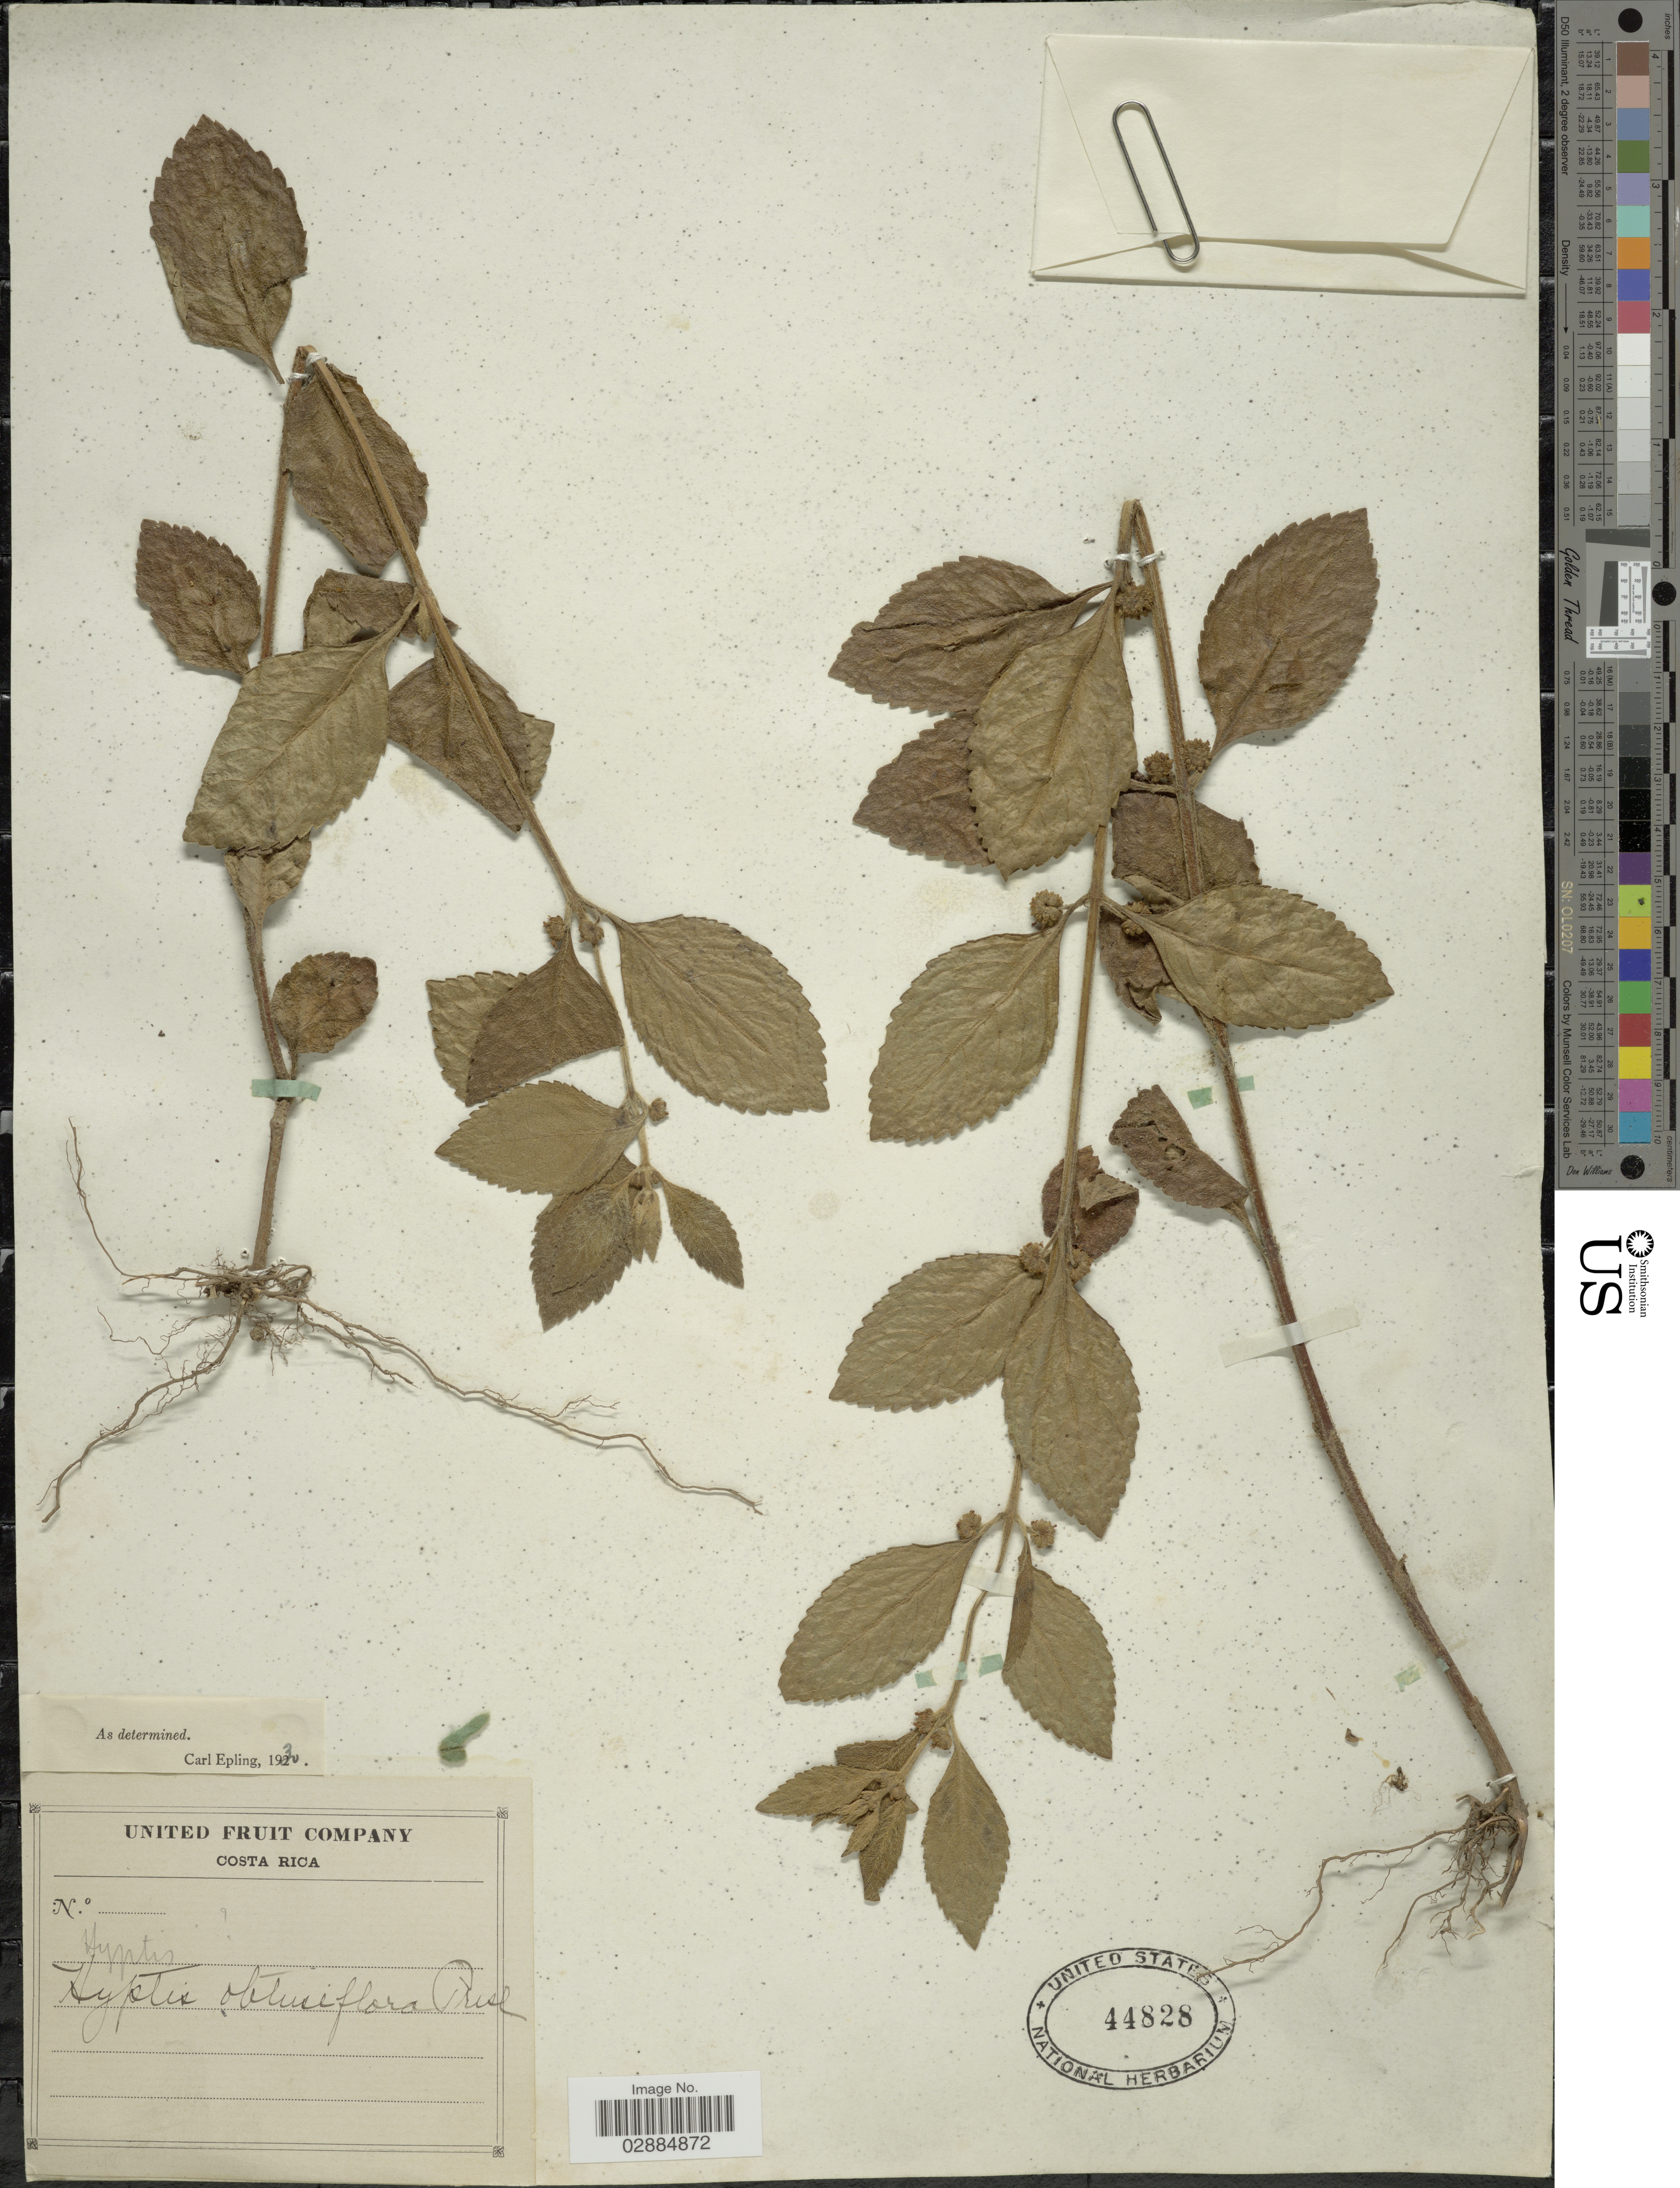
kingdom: Plantae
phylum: Tracheophyta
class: Magnoliopsida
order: Lamiales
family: Lamiaceae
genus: Hyptis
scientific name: Hyptis obtusiflora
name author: C. Presl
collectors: United Fruit Company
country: Costa Rica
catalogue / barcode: US 44828